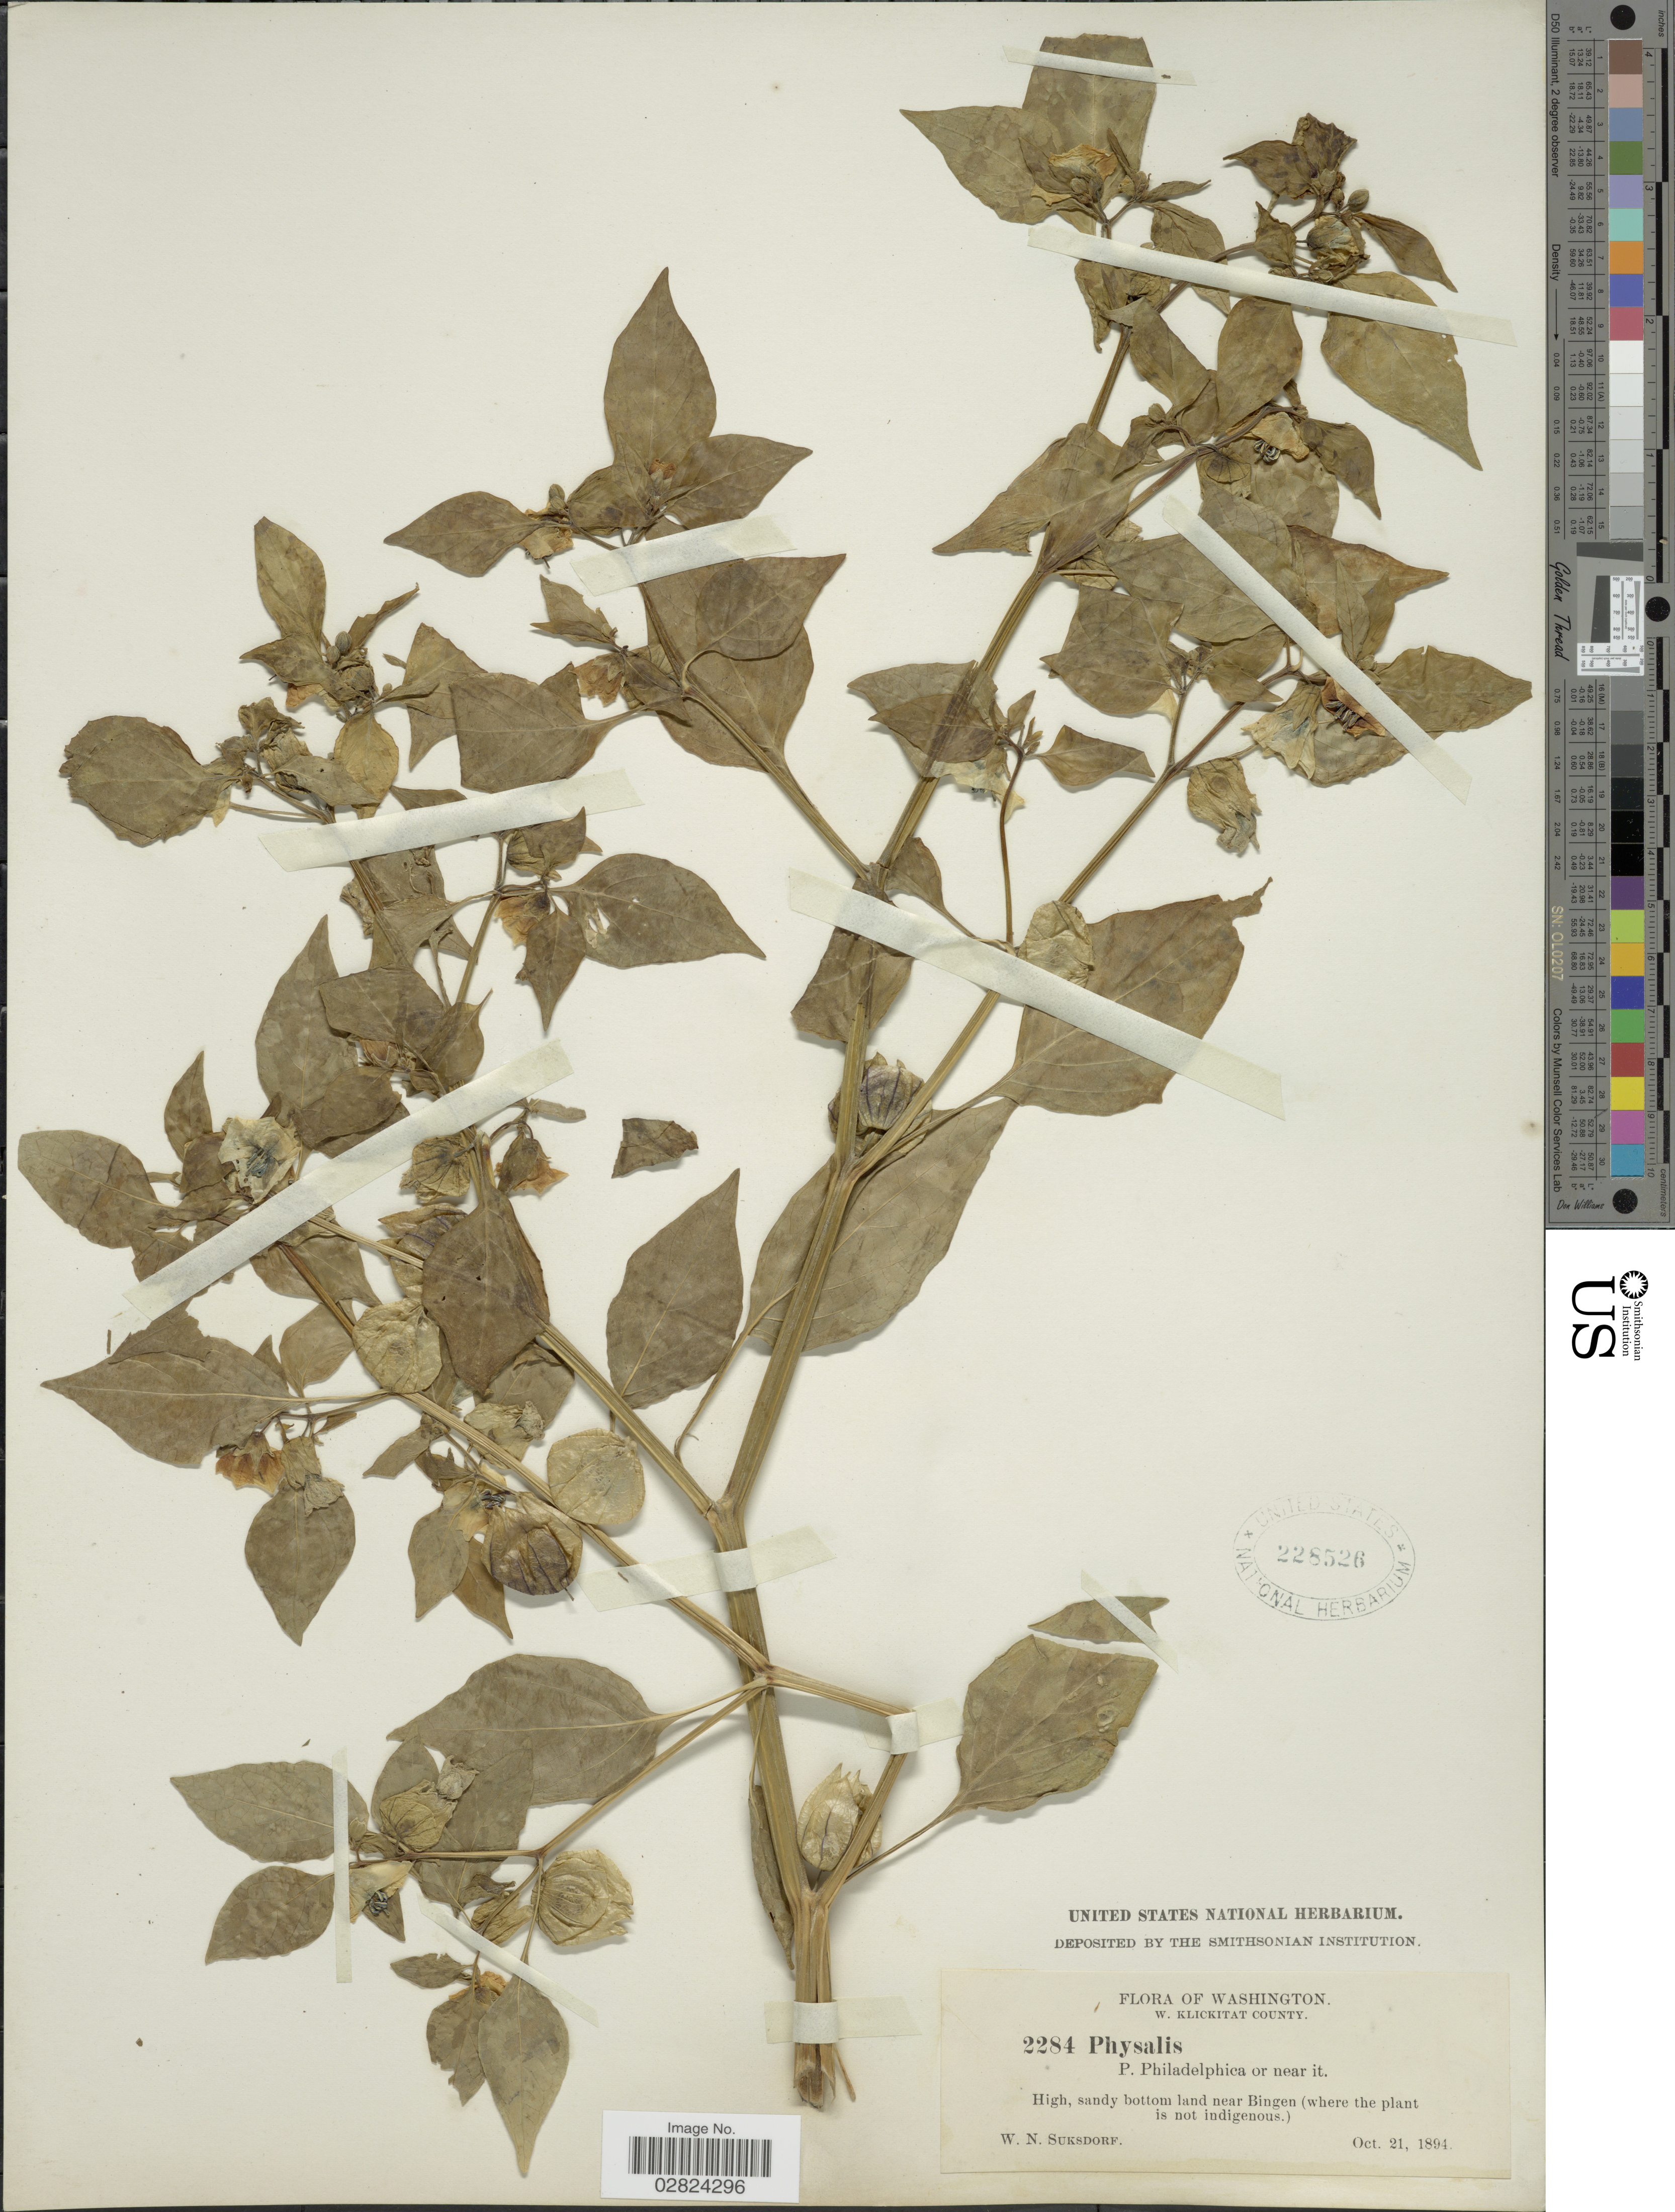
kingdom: Plantae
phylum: Tracheophyta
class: Magnoliopsida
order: Solanales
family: Solanaceae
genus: Physalis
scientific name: Physalis subglabrata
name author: Mack. & Bush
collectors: W. N. Suksdorf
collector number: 2284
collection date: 1894-10-21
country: United States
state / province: Washington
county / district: Klickitat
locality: W. Klickitat County, sandy bottom land near Bingen.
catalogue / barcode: US 228526